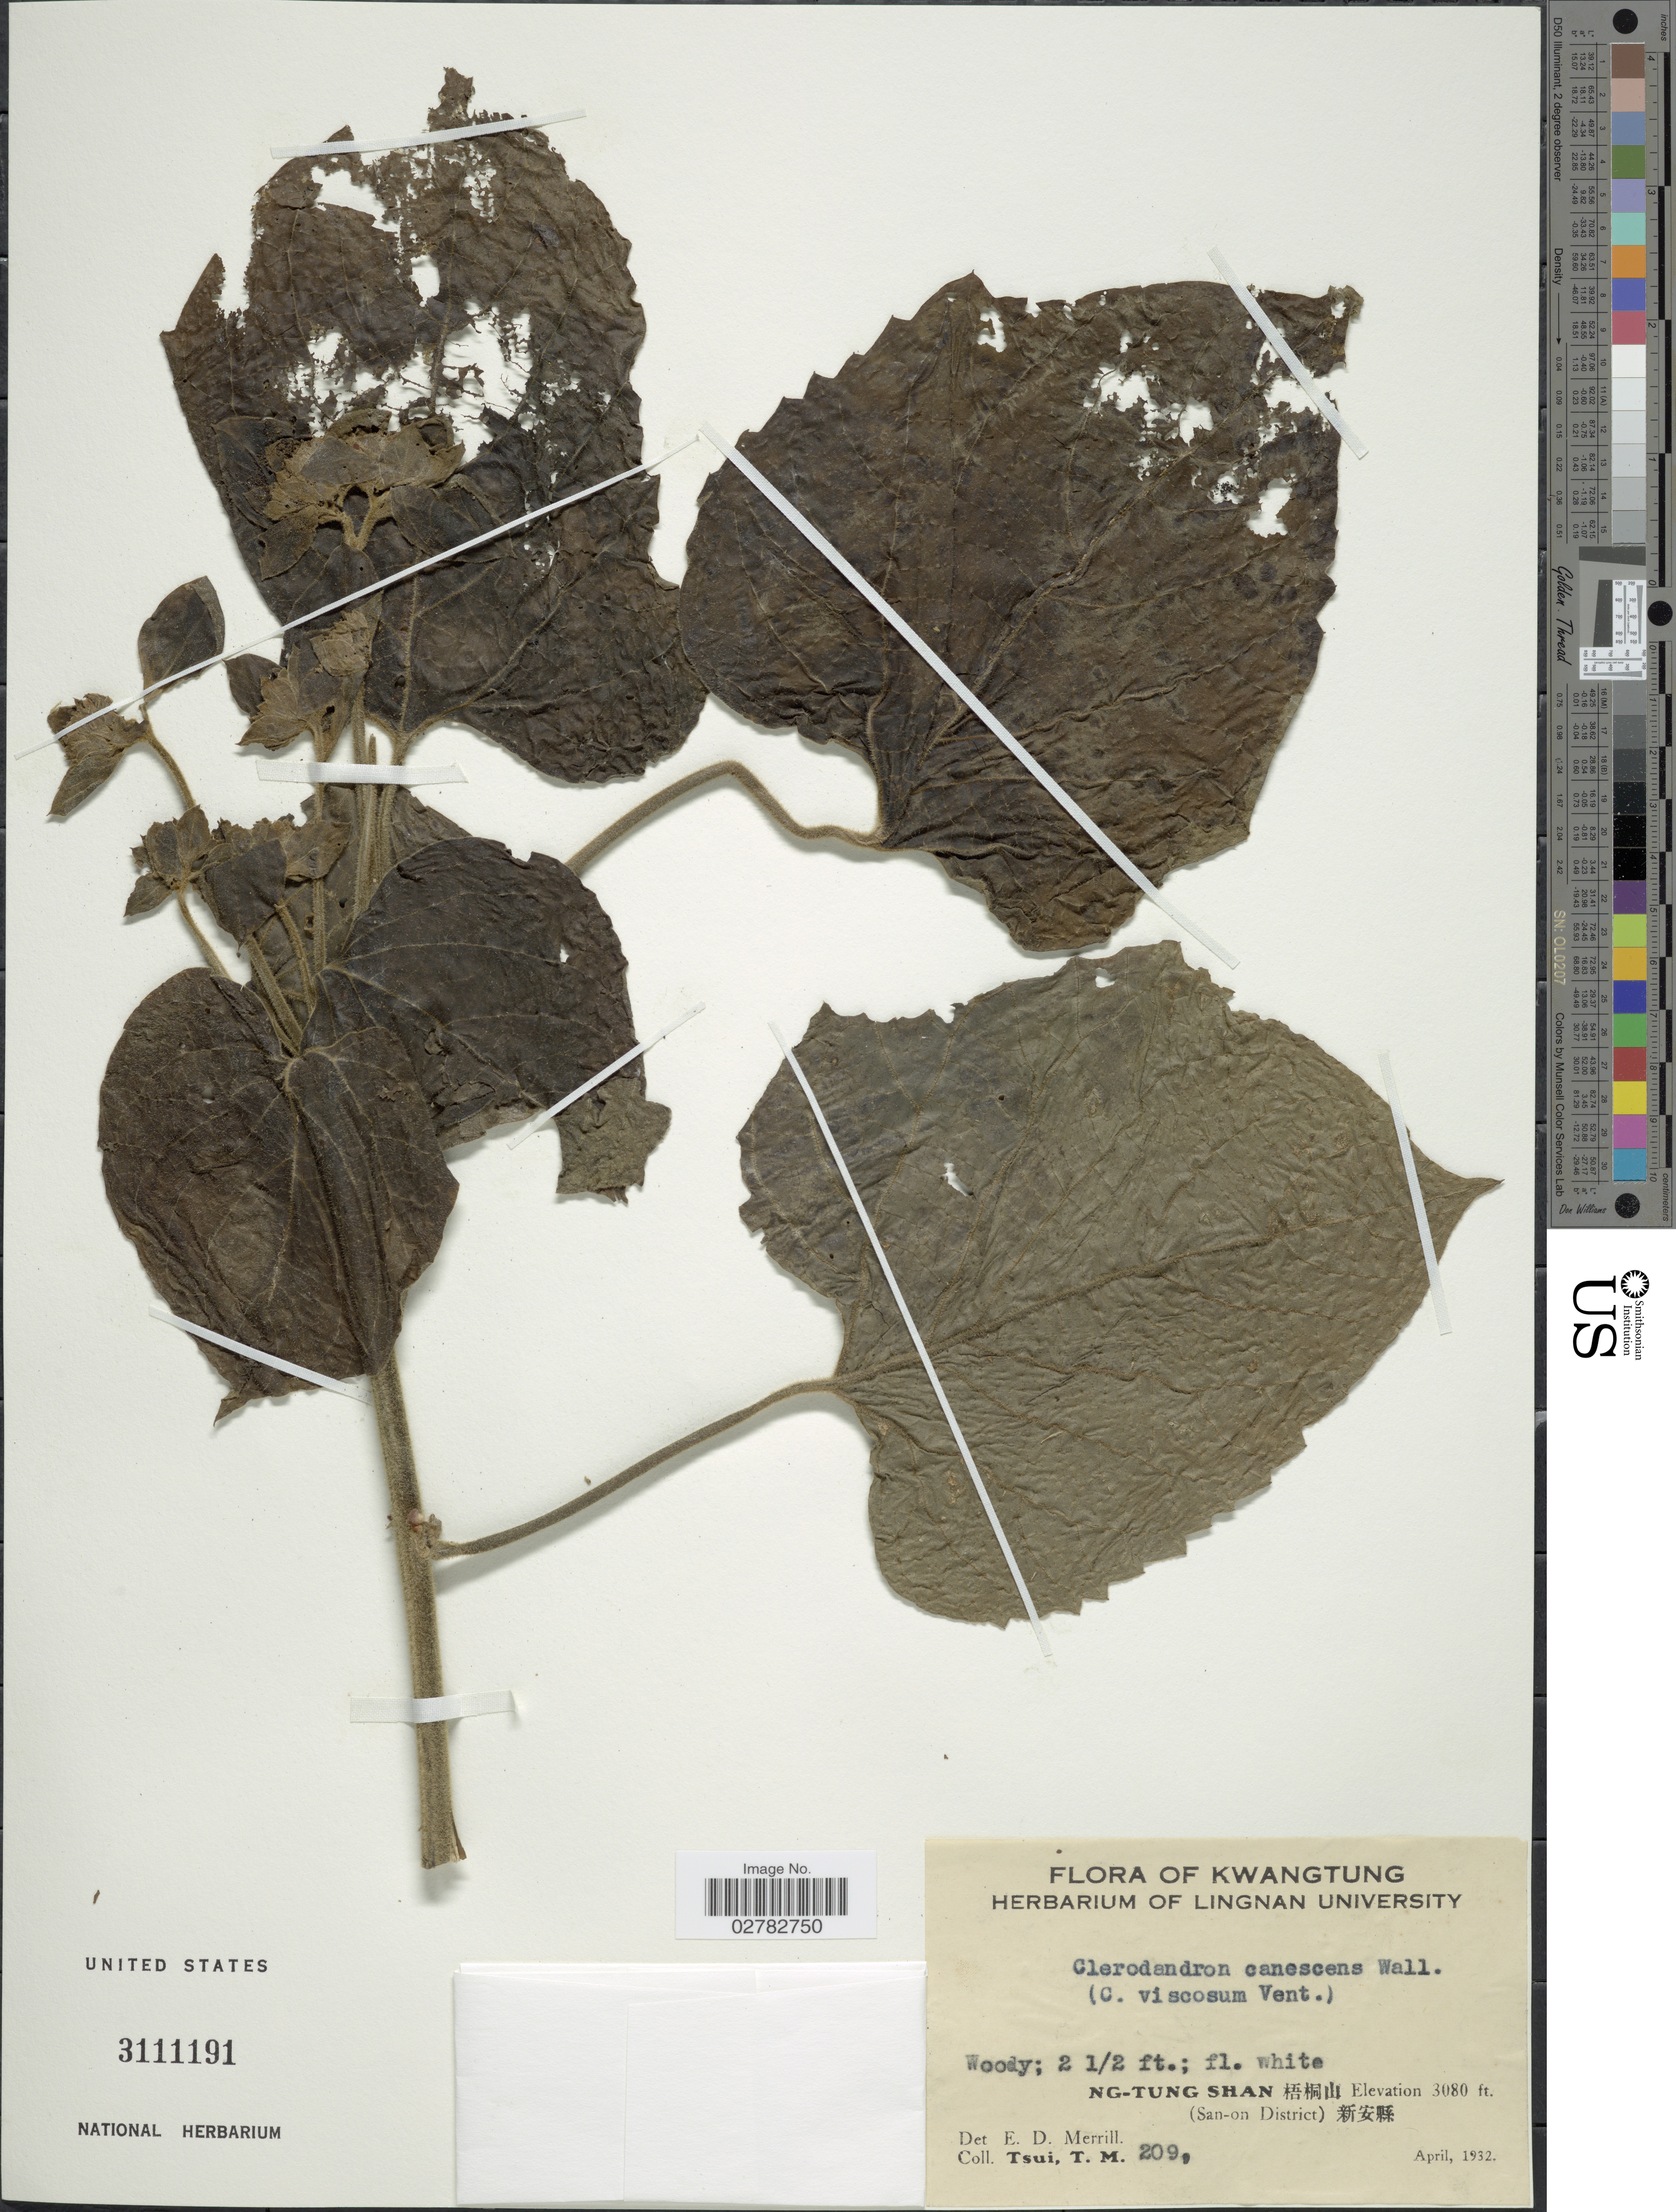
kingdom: Plantae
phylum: Tracheophyta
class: Magnoliopsida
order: Lamiales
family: Lamiaceae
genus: Clerodendrum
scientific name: Clerodendrum canescens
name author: Wall. ex Walp.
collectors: T. Tsui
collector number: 209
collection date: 1932-04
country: China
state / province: Guangdong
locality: Kwangtung. Ng-Tung Shan X. (San-on District) X.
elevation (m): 939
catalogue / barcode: US 3111191